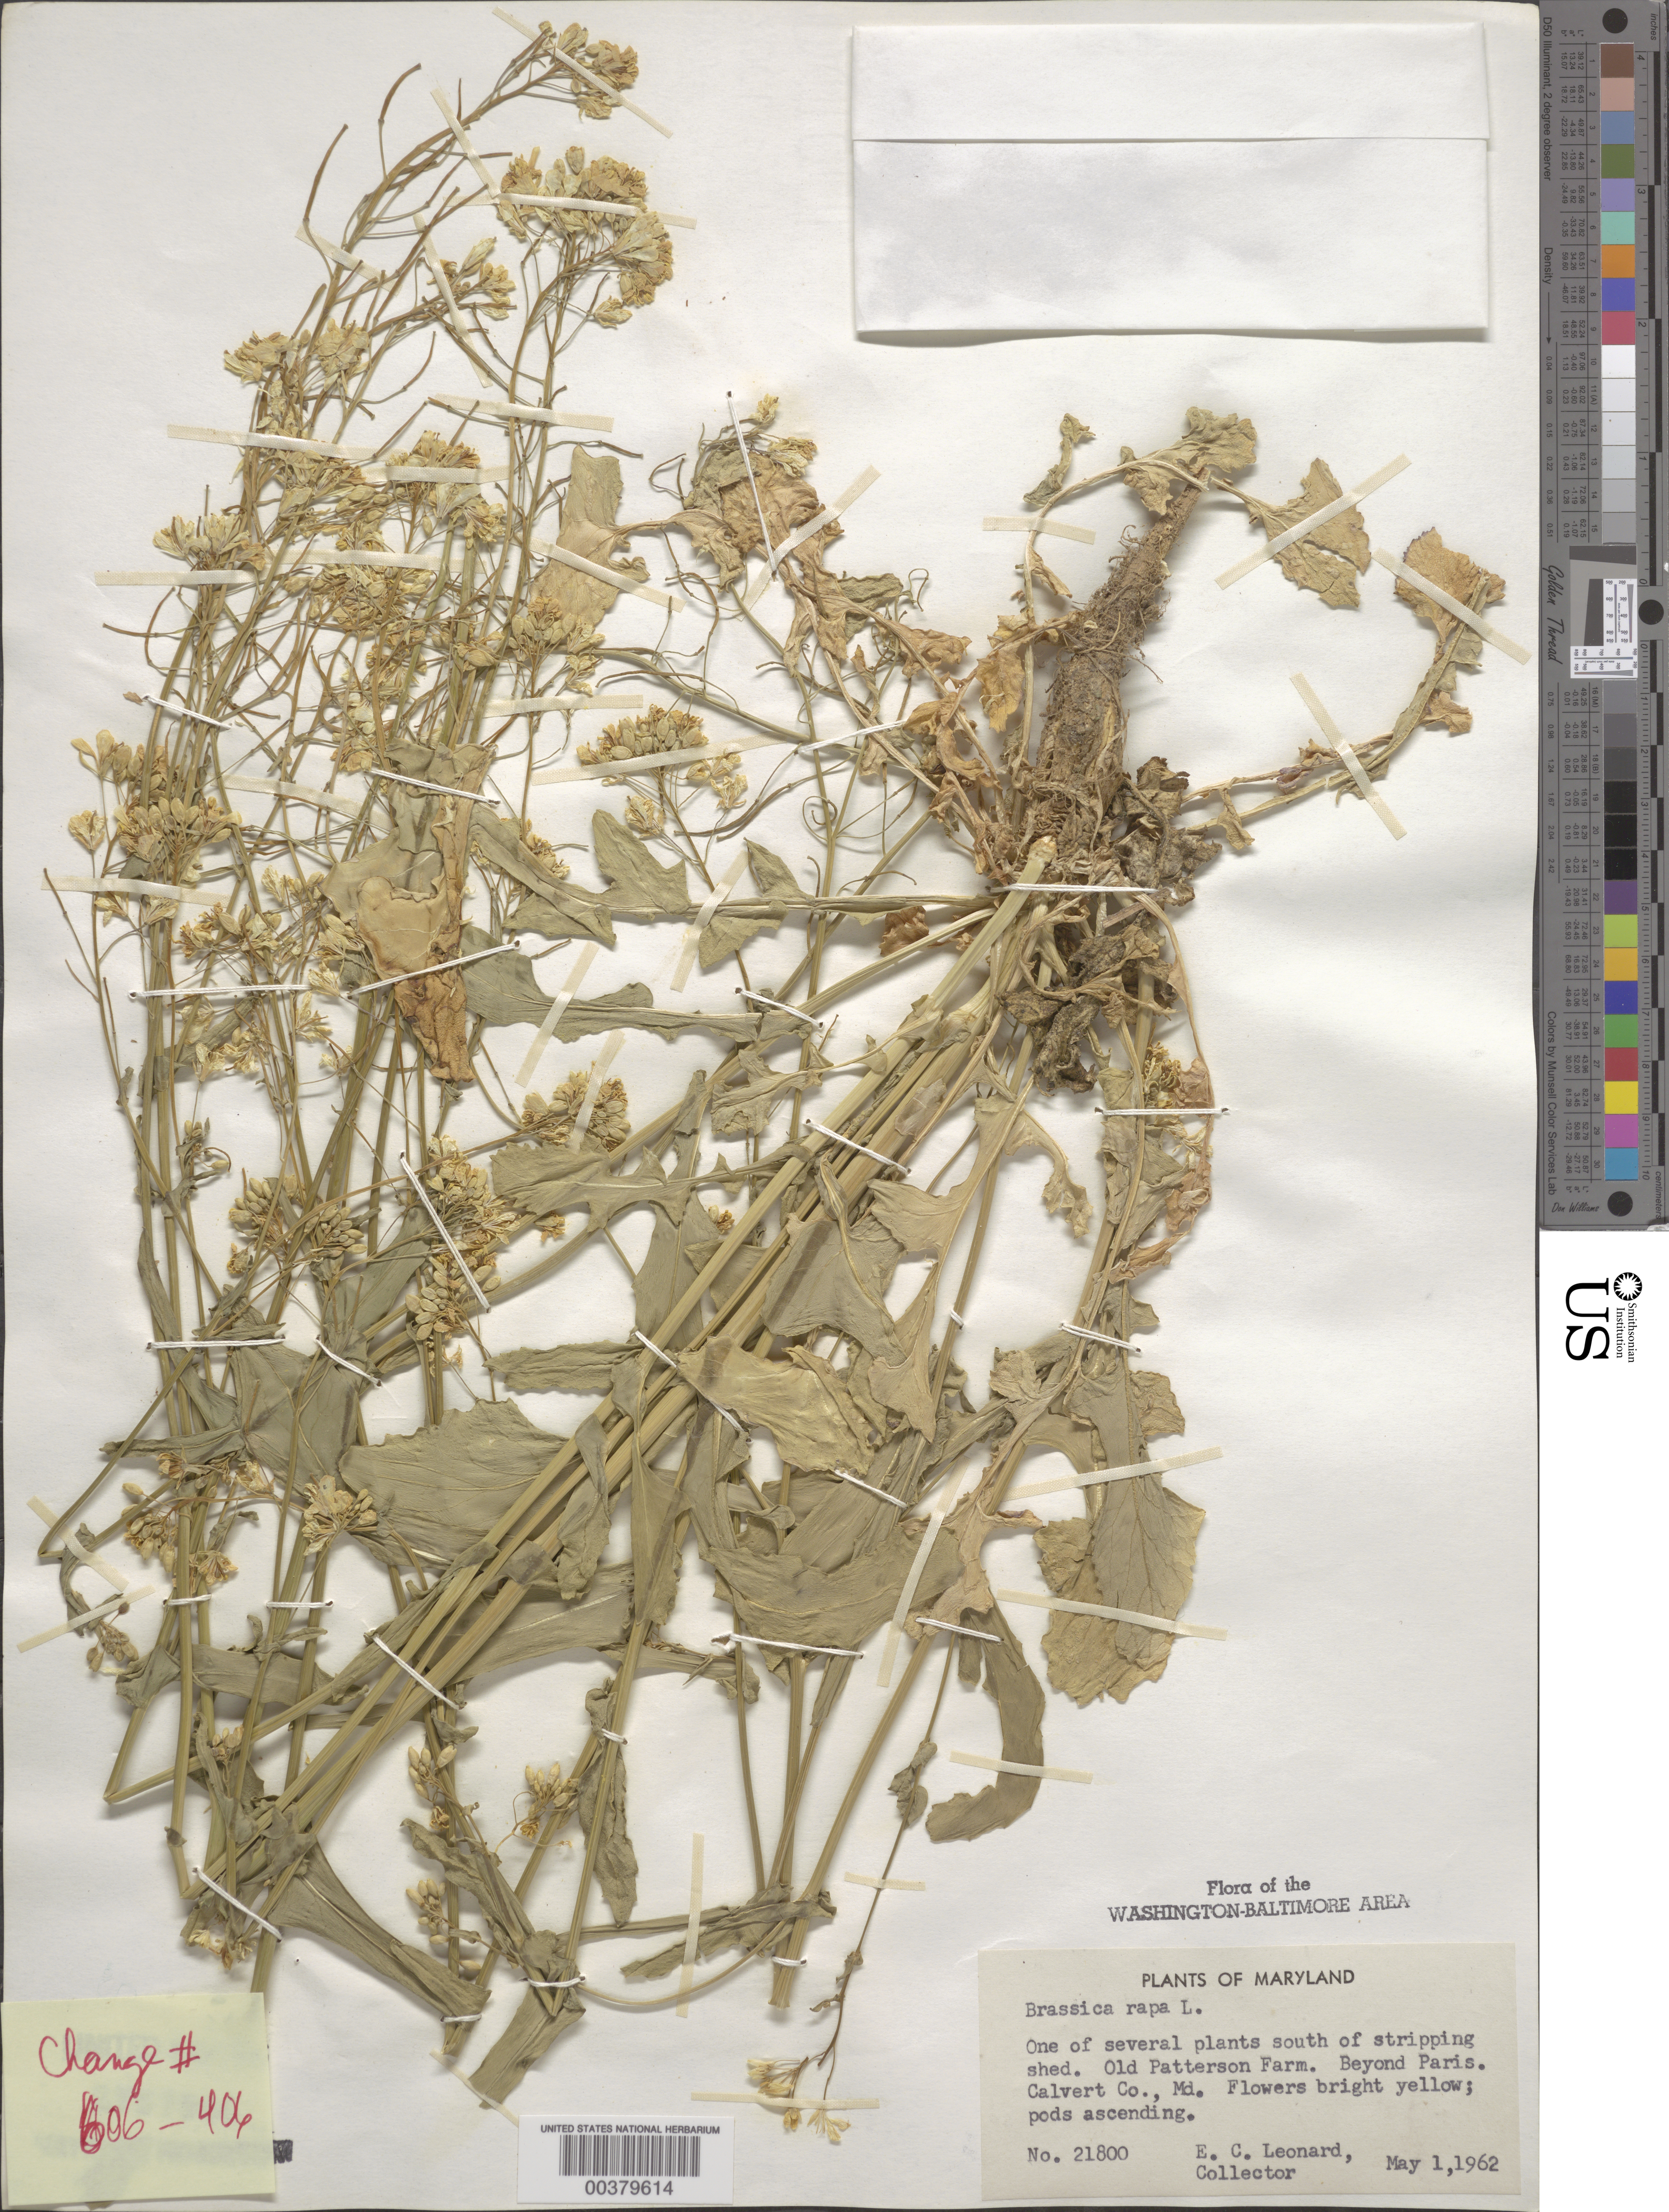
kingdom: Plantae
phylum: Tracheophyta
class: Magnoliopsida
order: Brassicales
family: Brassicaceae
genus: Brassica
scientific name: Brassica rapa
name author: L.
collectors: E. C. Leonard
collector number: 21800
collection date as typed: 01 May 1962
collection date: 1962-05-01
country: United States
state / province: Maryland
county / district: Calvert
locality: Beyond Paris, Old Patterson Farm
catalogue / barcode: US 2757406